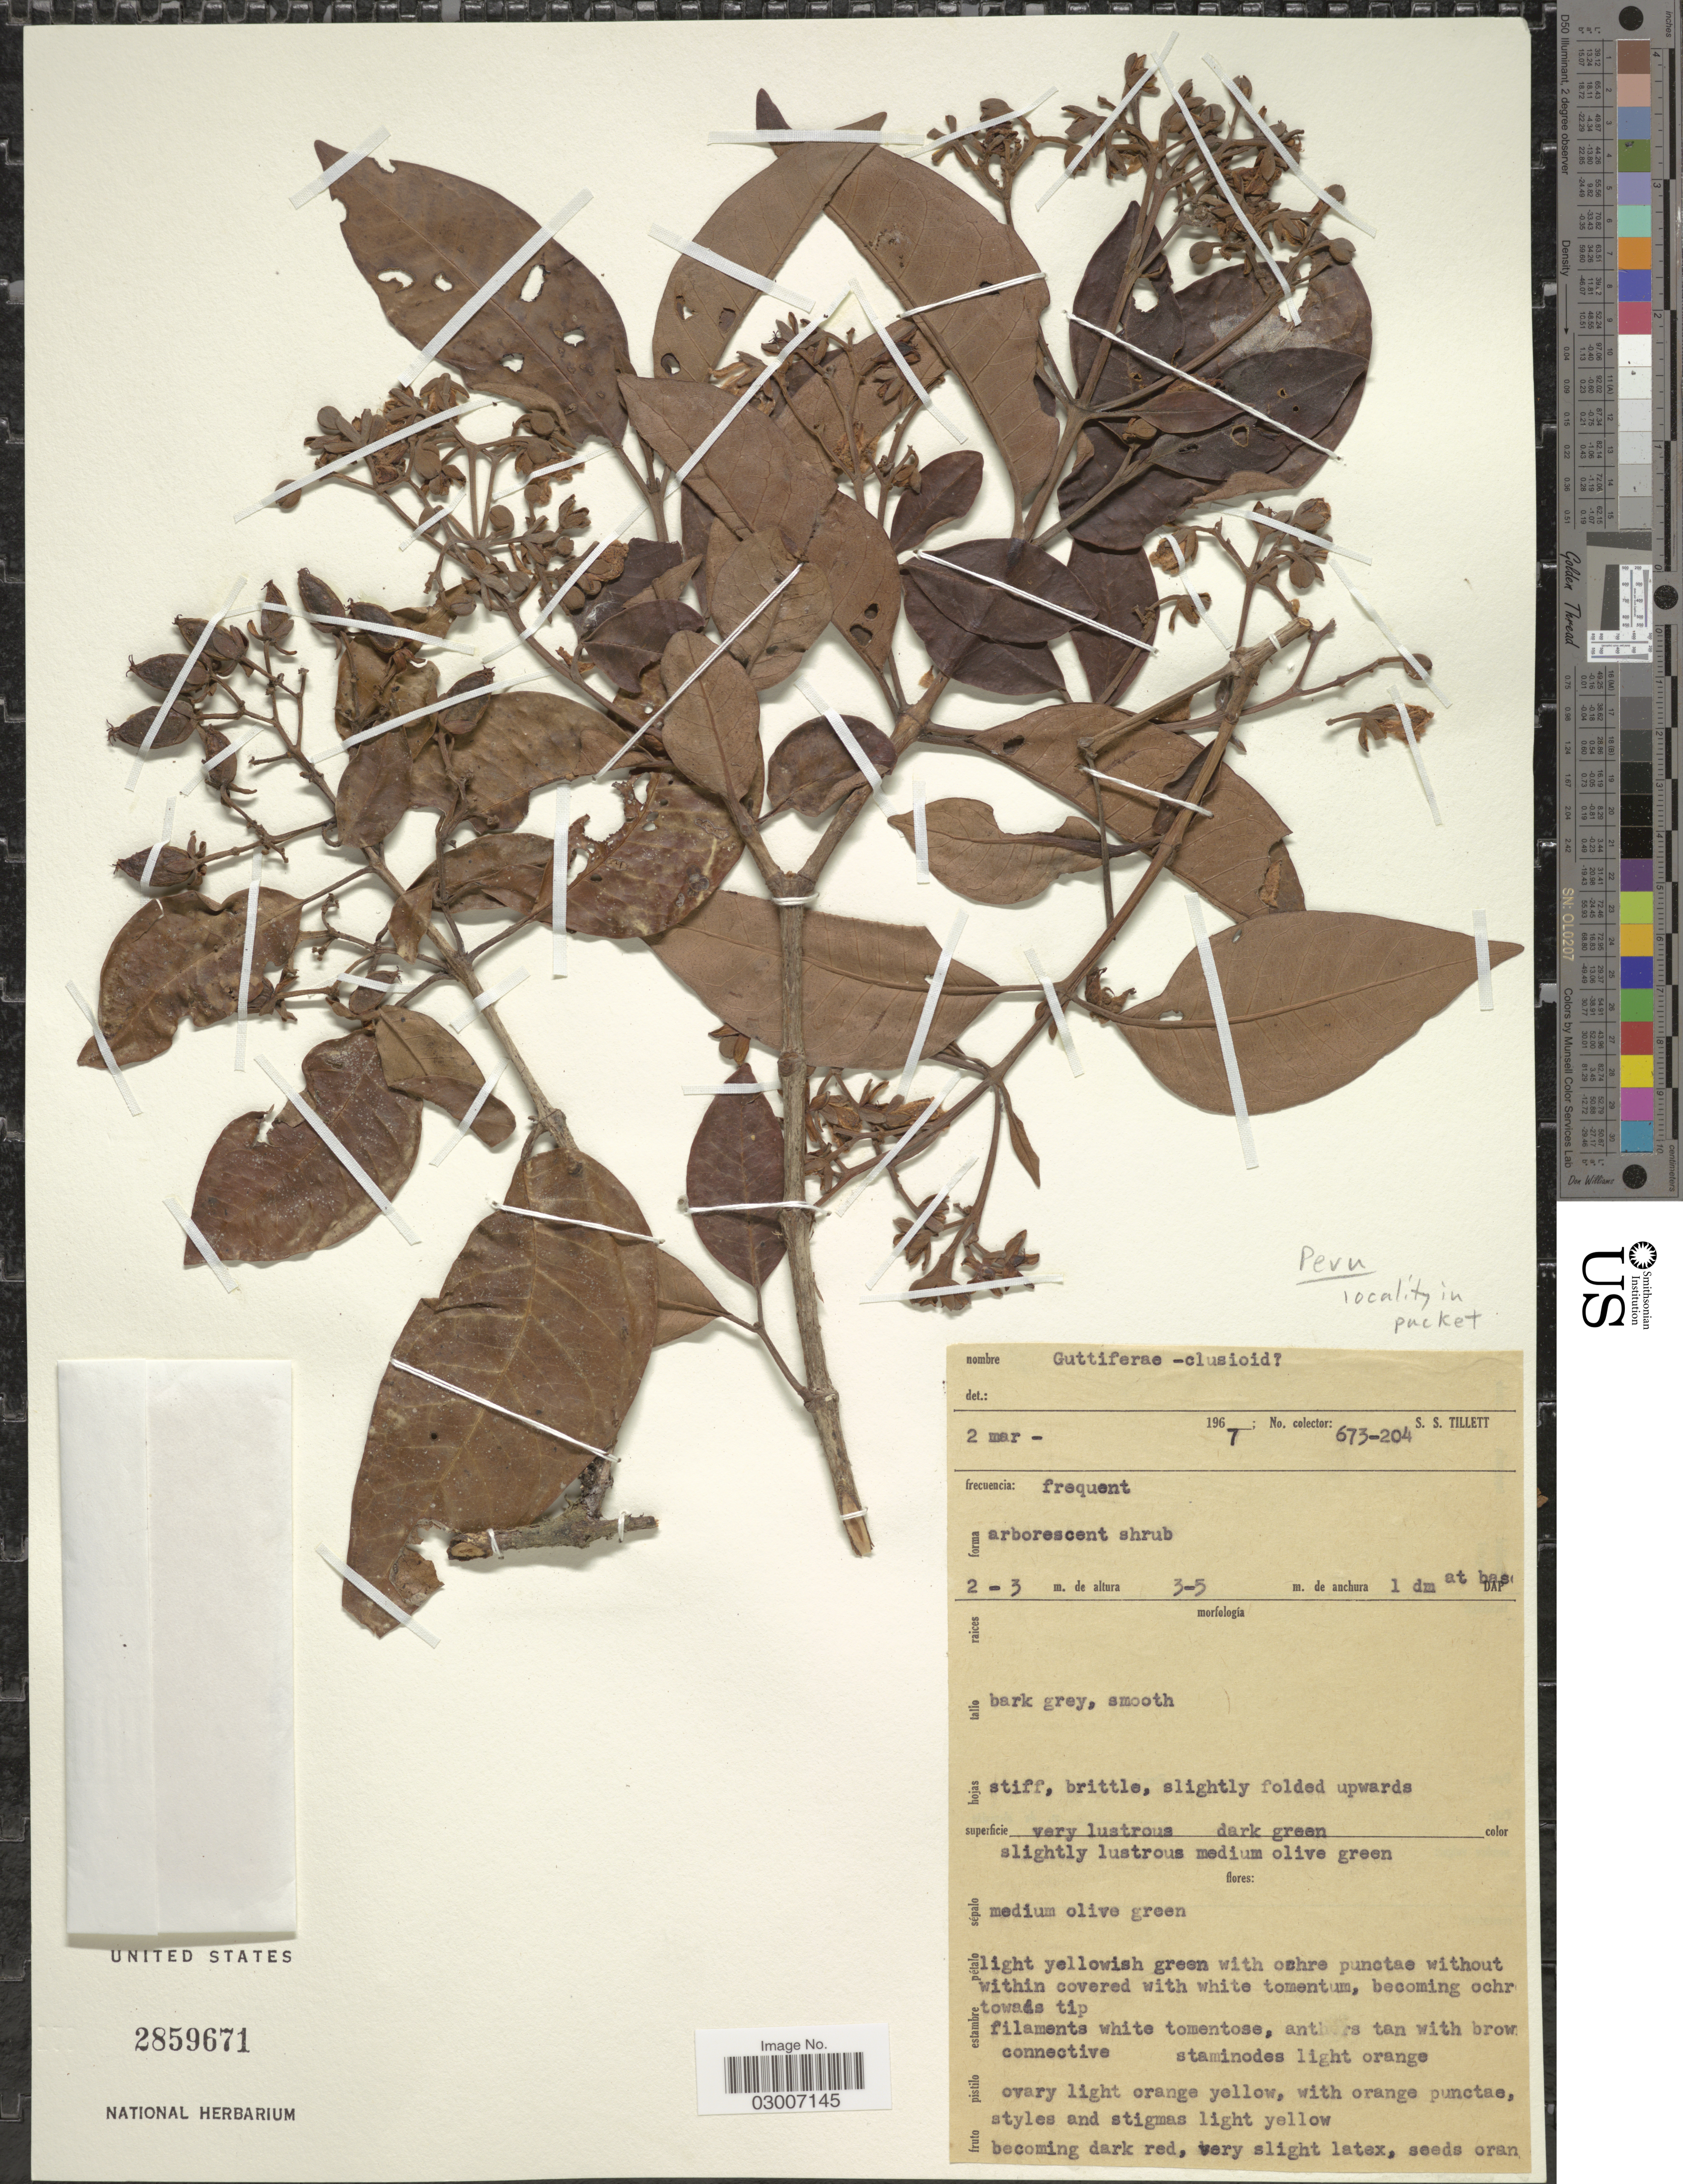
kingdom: Plantae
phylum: Tracheophyta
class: Magnoliopsida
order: Malpighiales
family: Hypericaceae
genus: Vismia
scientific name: Vismia sp.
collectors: S. S. Tillett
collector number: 673-204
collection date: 1967-03-02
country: Peru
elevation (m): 2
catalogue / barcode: US 2859671